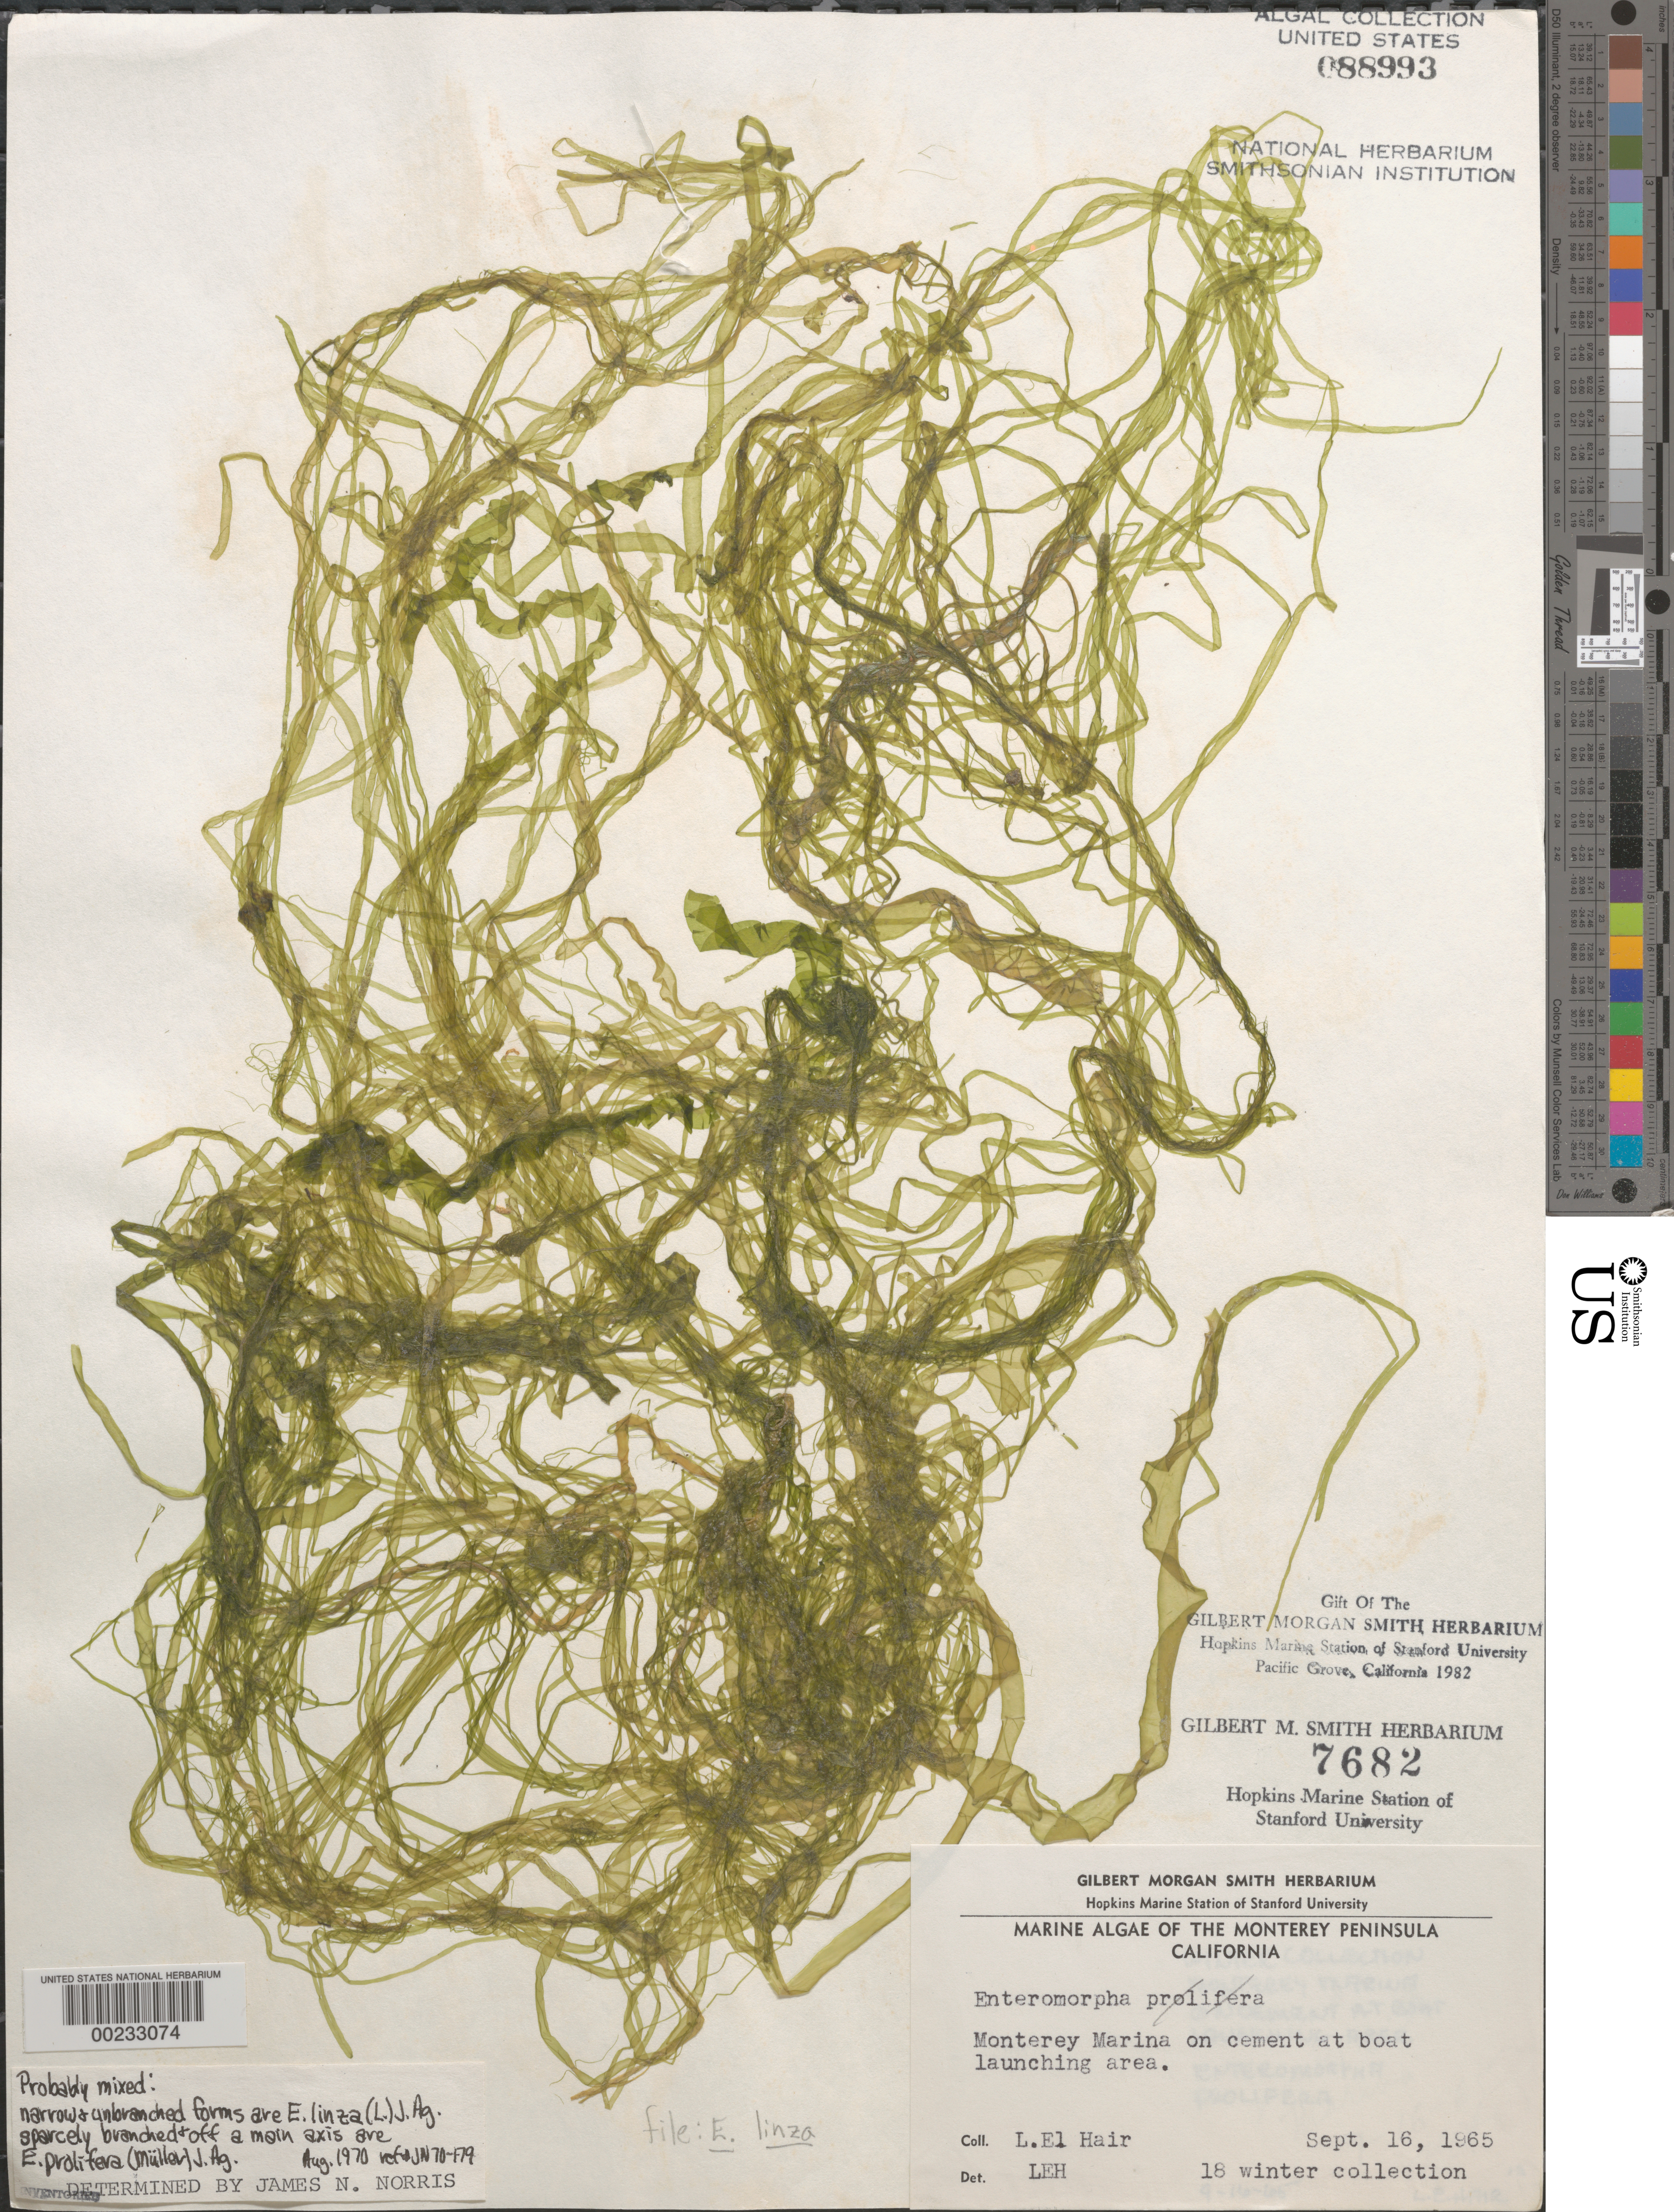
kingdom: Plantae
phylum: Chlorophyta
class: Ulvophyceae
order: Ulvales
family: Ulvaceae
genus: Ulva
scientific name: Ulva clathrata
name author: (Roth) C. Agardh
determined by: Algae name updating Project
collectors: L. Hair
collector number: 18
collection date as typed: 16 Sep 1965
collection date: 1965-09-16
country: United States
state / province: California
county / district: Monterey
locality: Monterey Marina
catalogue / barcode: US 88993